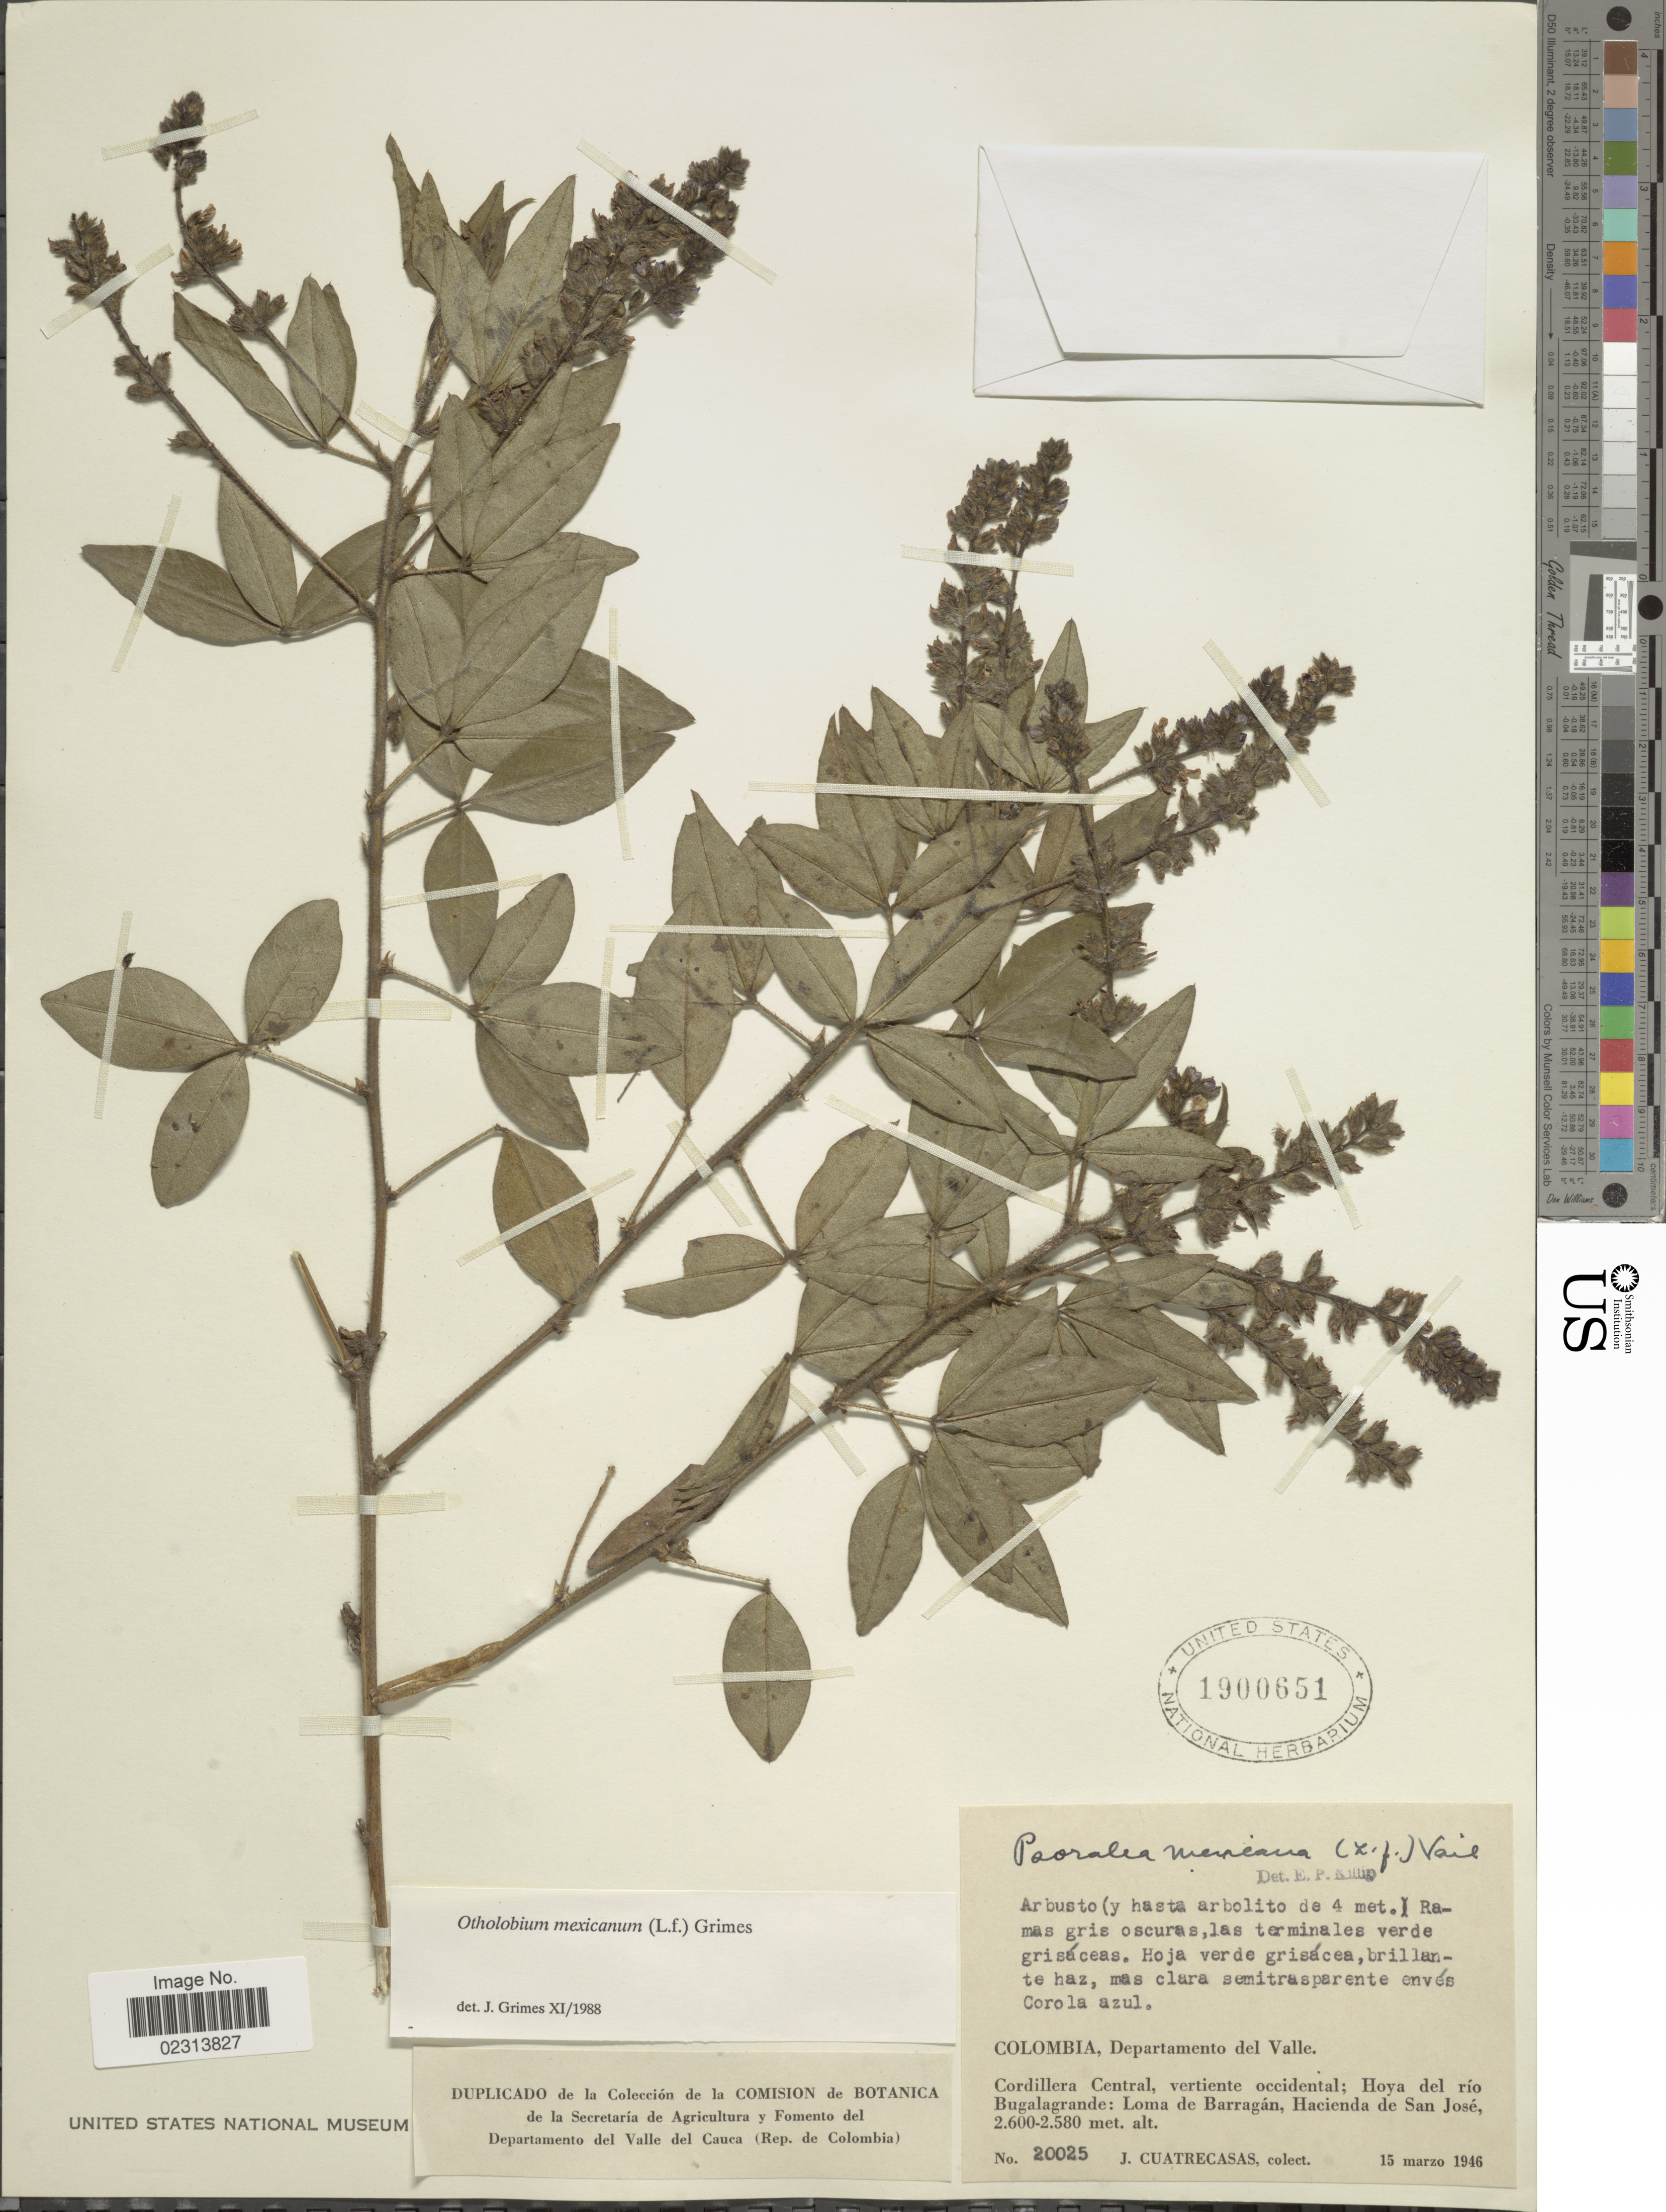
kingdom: Plantae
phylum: Tracheophyta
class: Magnoliopsida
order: Fabales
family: Fabaceae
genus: Otholobium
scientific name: Otholobium mexicanum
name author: (L. f.) J.W. Grimes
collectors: J. Cuatrecasas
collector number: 20025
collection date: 1946-03-15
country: Colombia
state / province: Valle del Cauca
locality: Departamento del Valle, Cordillera Central, vertiente occdental: Hoya del rio Bugalagrande: Loma de Barraga, Hacienda de San Jose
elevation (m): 2580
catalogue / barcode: US 1900651